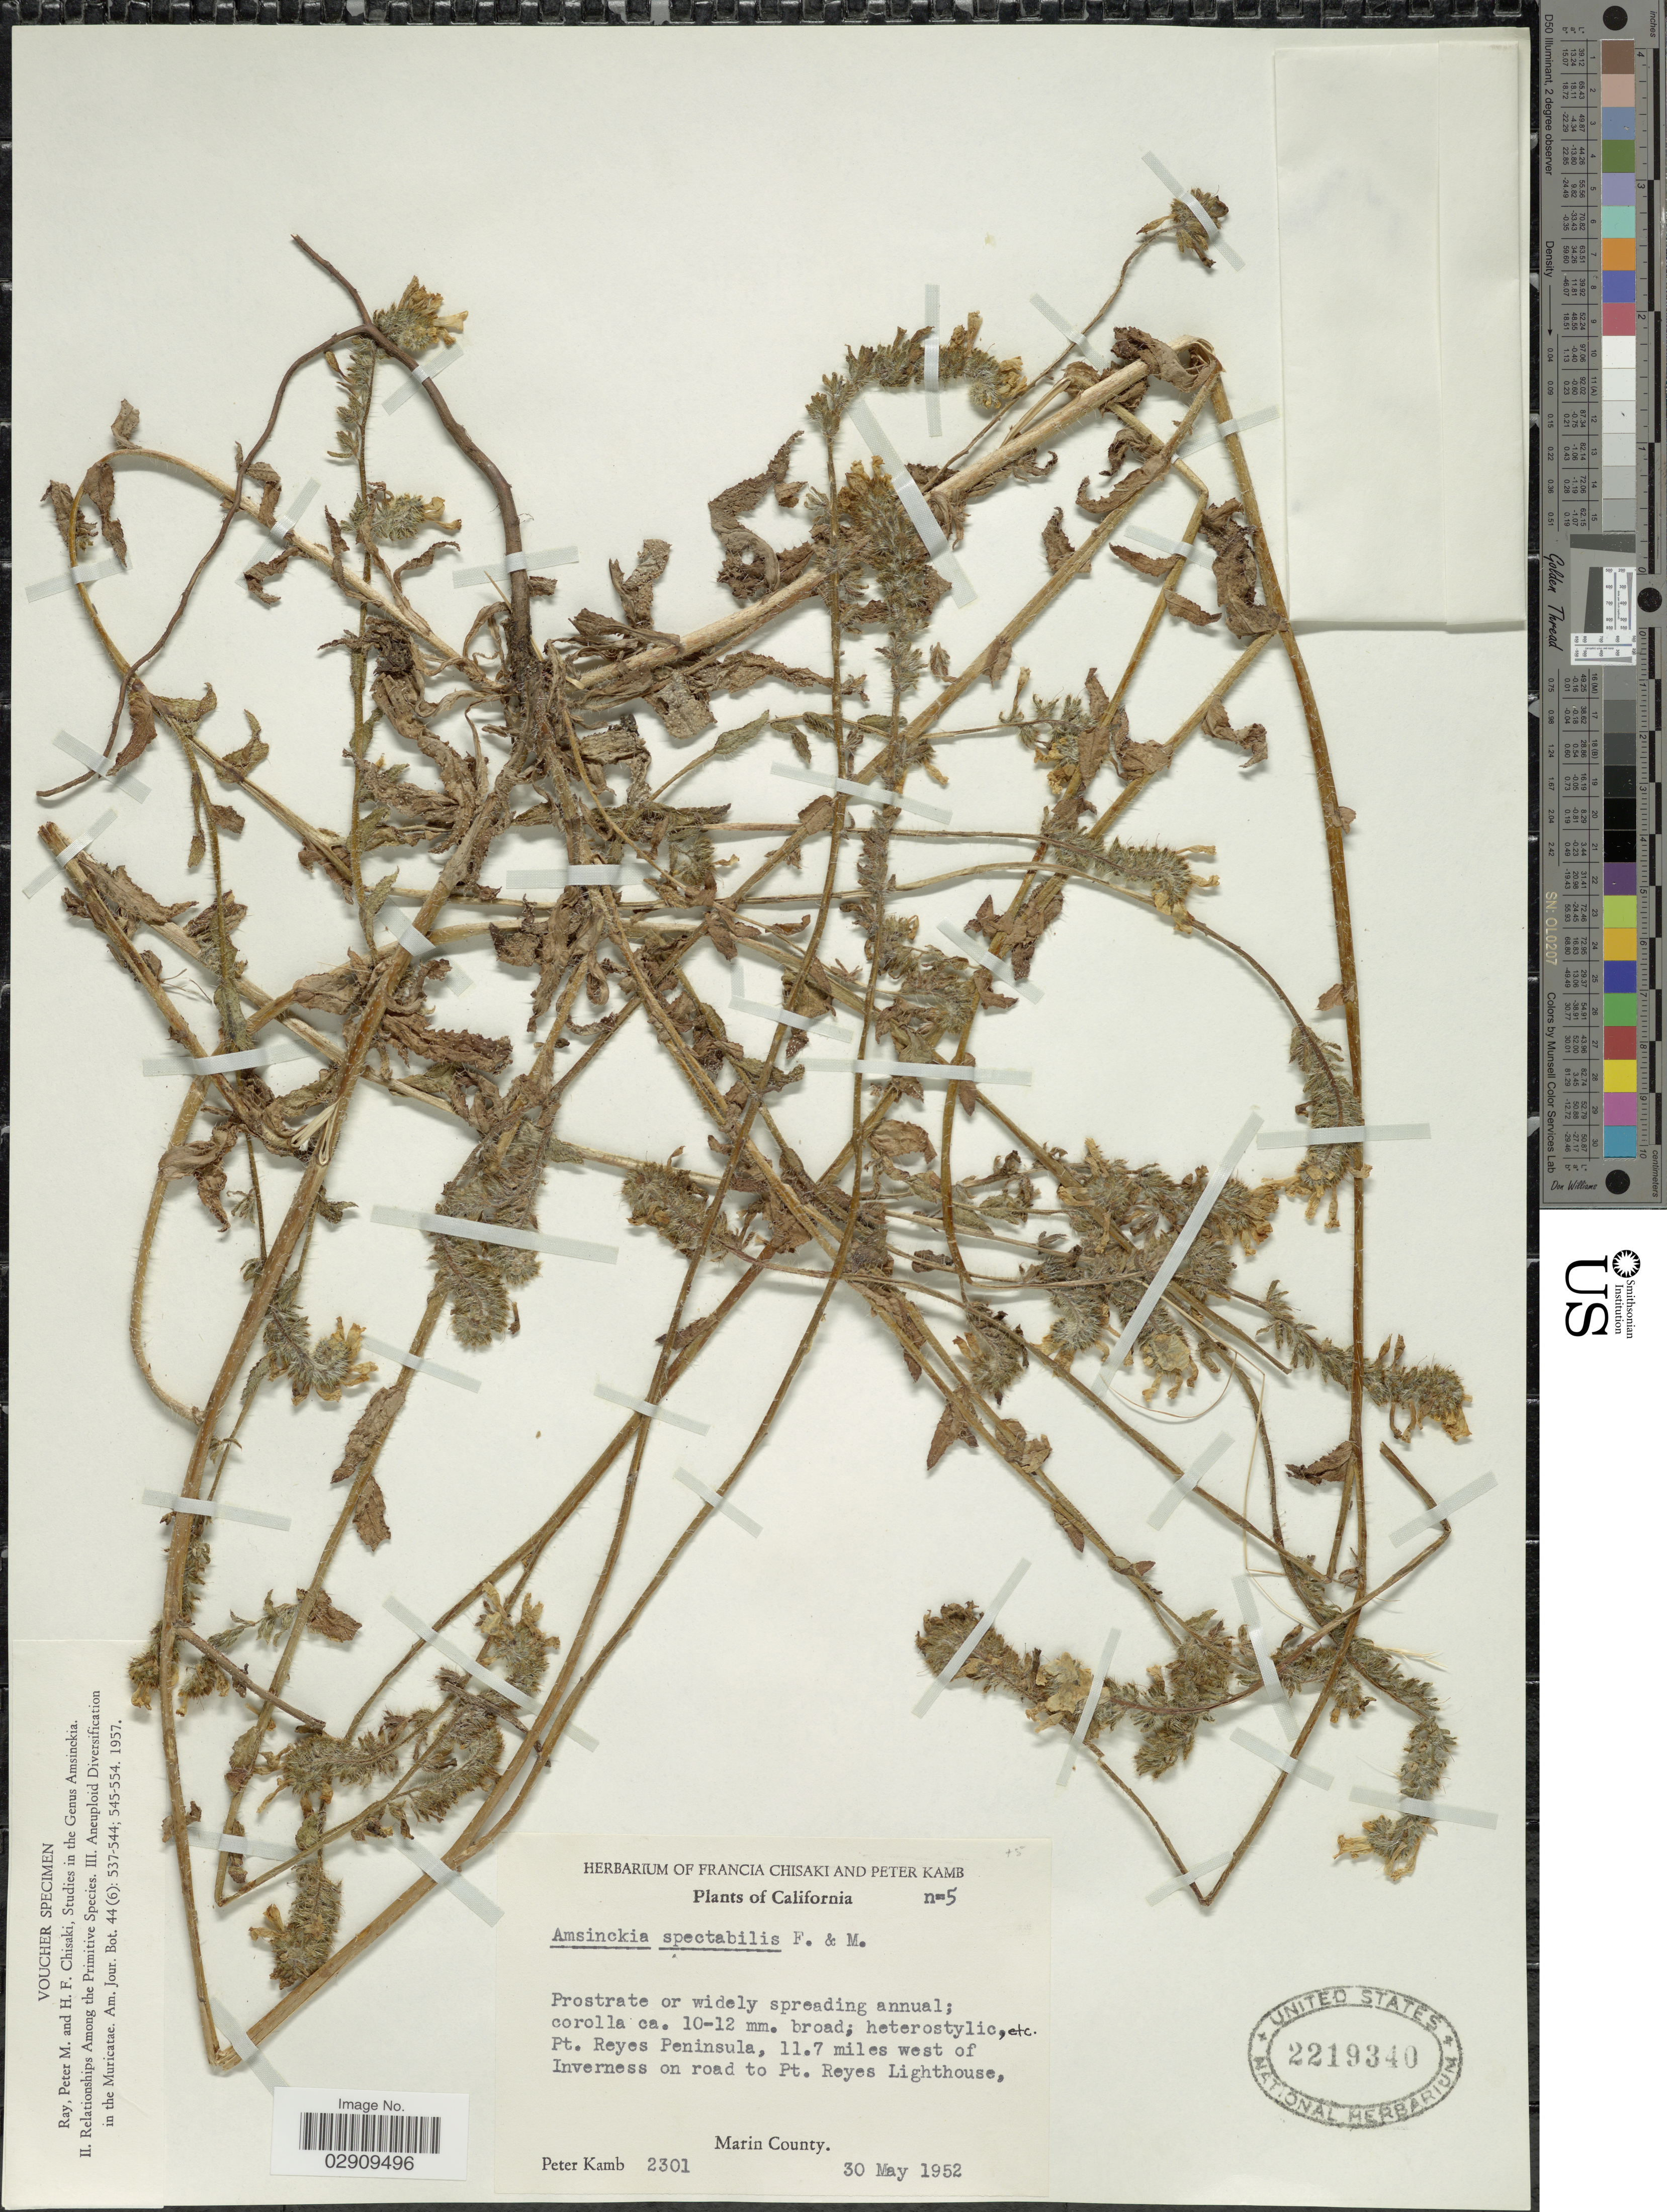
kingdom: Plantae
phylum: Tracheophyta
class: Magnoliopsida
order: Boraginales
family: Boraginaceae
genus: Amsinckia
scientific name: Amsinckia spectabilis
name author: Fisch. & C.A. Mey.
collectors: P. Kamb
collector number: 2301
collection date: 1952-05-30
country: United States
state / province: California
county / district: Marin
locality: Pt. Reyes Peninsula, 11.7 miles west of Inverness on road to Pt. Reyes Lighthouse, Marin County.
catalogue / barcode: US 2219340